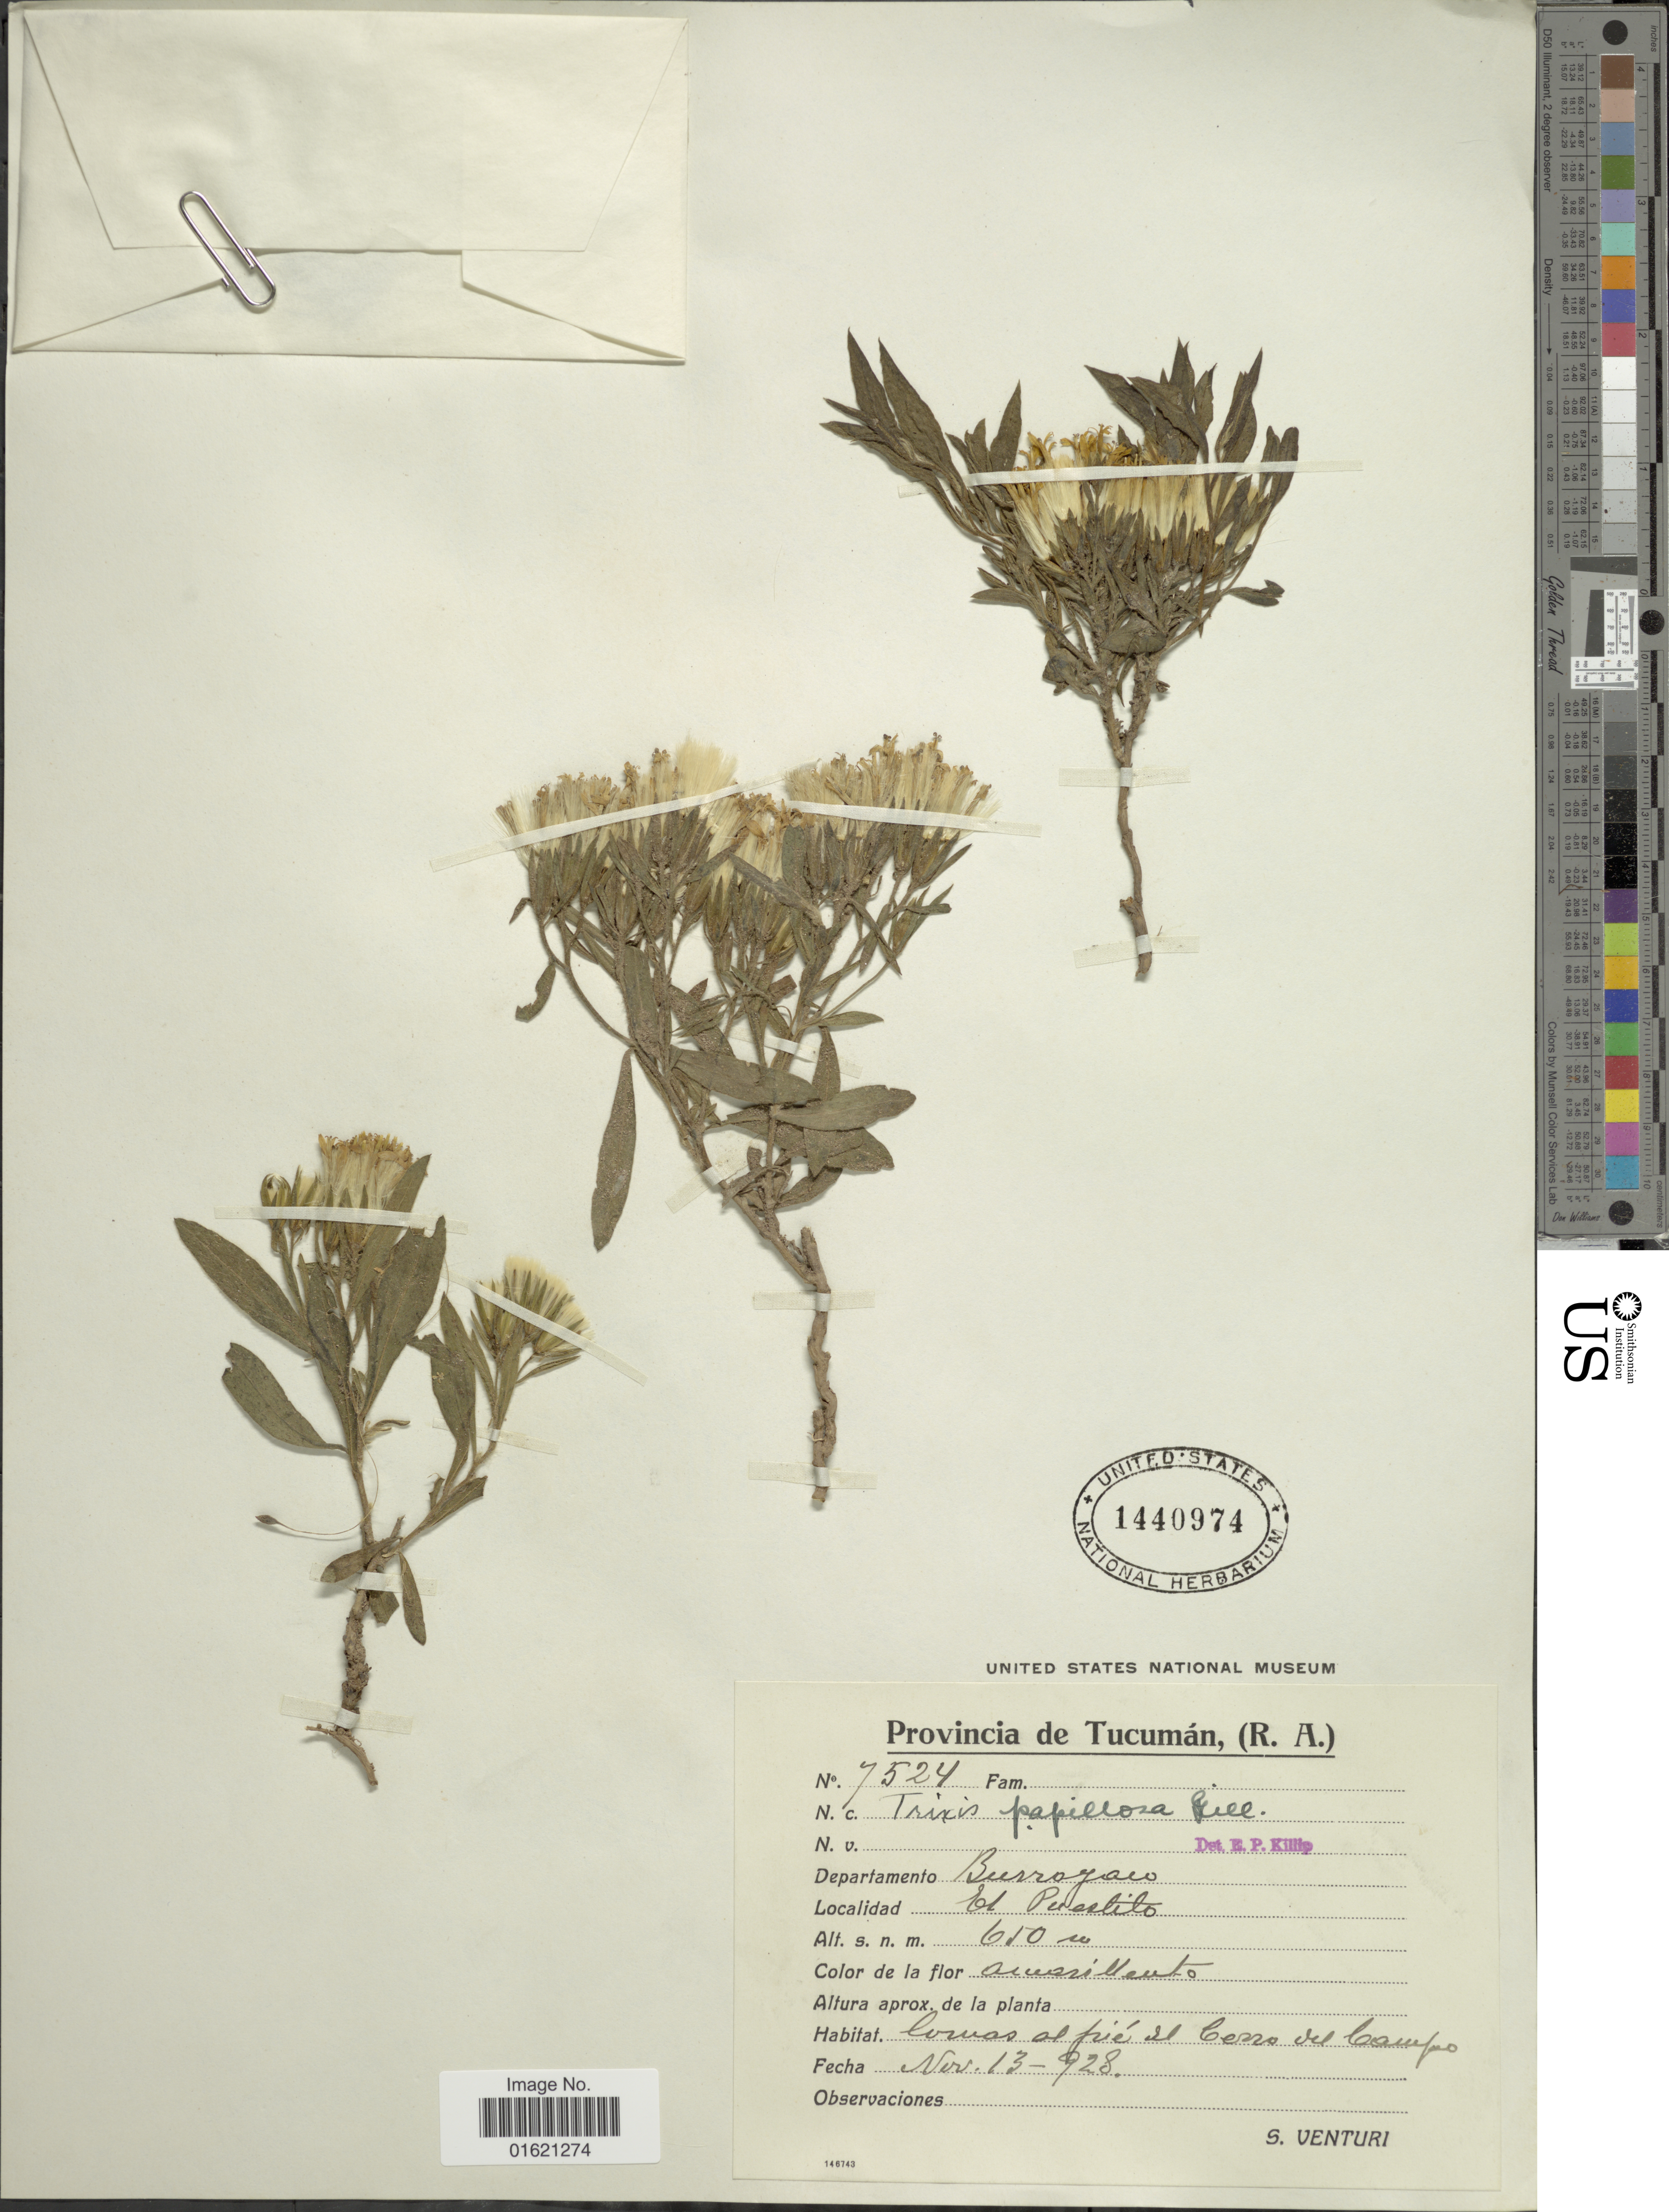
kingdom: Plantae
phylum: Tracheophyta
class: Magnoliopsida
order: Asterales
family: Asteraceae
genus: Trixis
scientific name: Trixis cacalioides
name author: (Kunth) D. Don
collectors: S. Venturi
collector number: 7524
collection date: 1928-11-13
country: Argentina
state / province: Tucuman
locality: Provincia de Tucuman, R. A. Burroyao. El Perselito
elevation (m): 650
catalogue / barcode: US 1440974